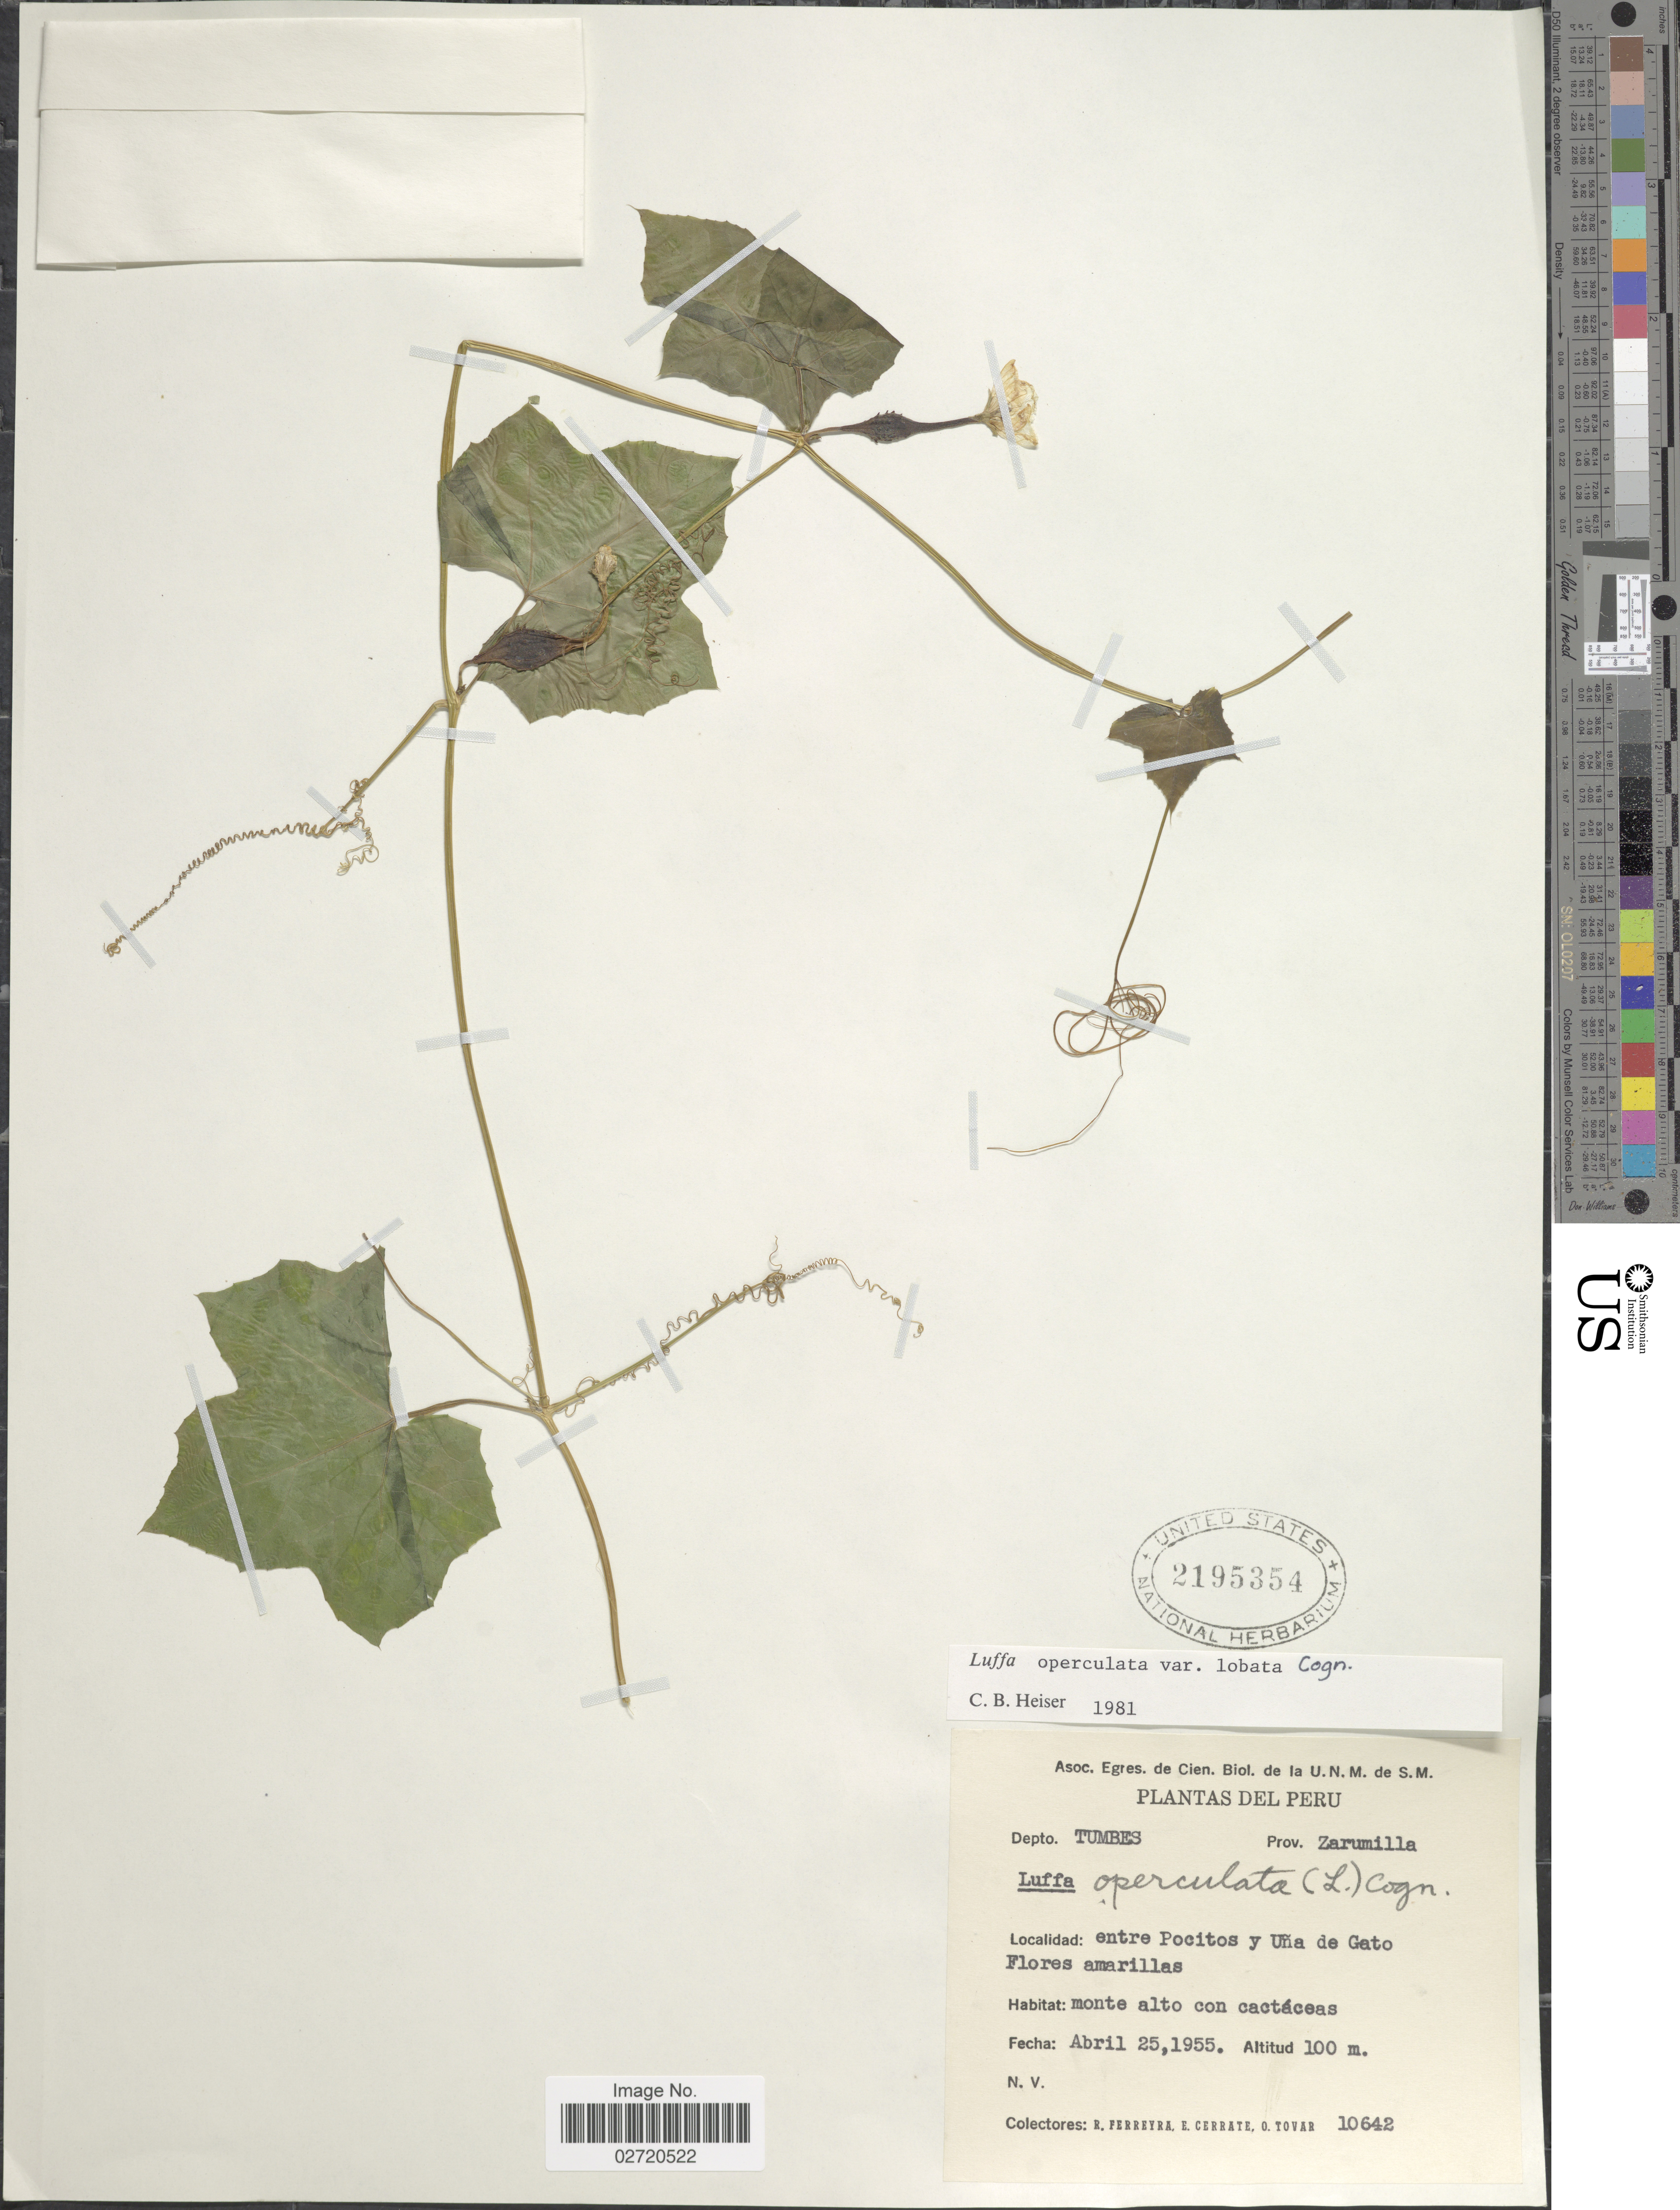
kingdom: Plantae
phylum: Tracheophyta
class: Magnoliopsida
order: Cucurbitales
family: Cucurbitaceae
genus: Luffa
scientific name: Luffa operculata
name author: (L.) Cogn.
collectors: R. A. Ferreyra, E. Cerrate & Ó. Tovar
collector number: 10642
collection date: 1955-04-25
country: Peru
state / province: Tumbes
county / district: Zarumilla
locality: Depto. Tumbes, Prov. Zarumilla, entre Pocitos y Una de Gato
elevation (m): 100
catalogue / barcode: US 2195354